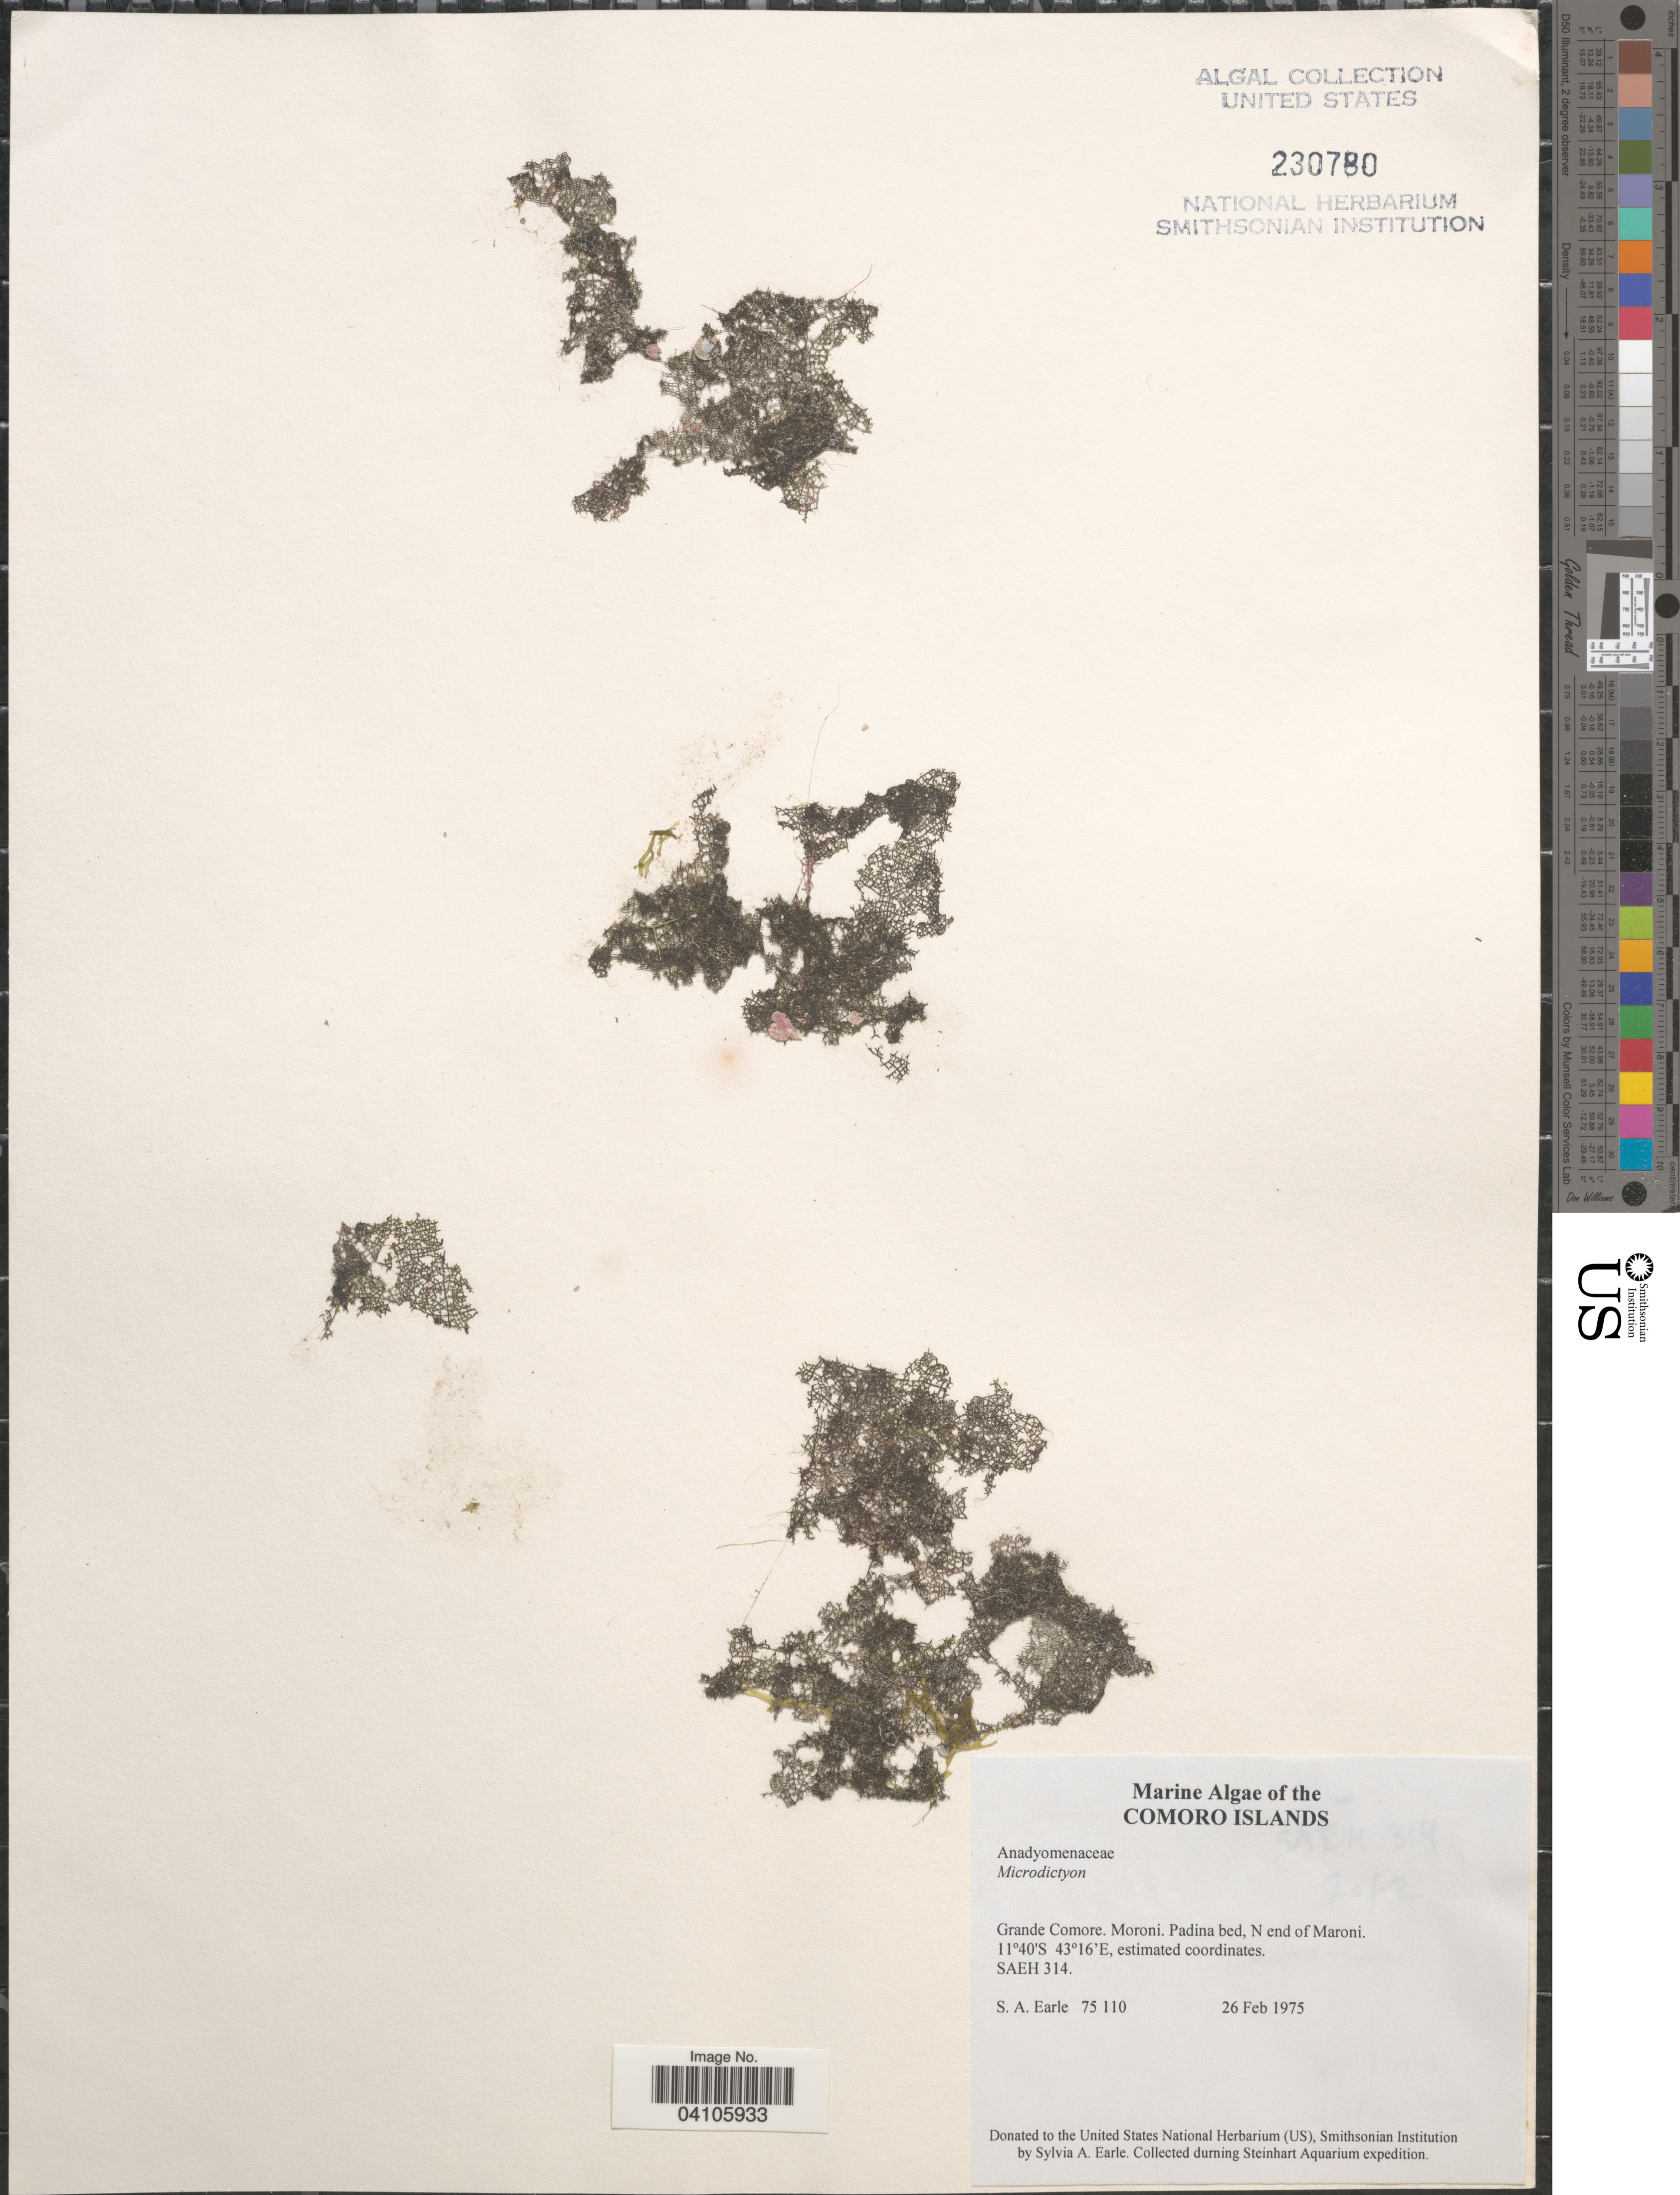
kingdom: Plantae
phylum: Chlorophyta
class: Ulvophyceae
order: Cladophorales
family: Anadyomenaceae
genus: Microdictyon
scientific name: Microdictyon sp.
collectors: S. A. Earle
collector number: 75110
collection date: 1975-02-26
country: Comoros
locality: Grande Comore. Moroni. Padina bed, N end of Maroni. Steinhart Aquarium expedition.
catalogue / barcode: US 230780